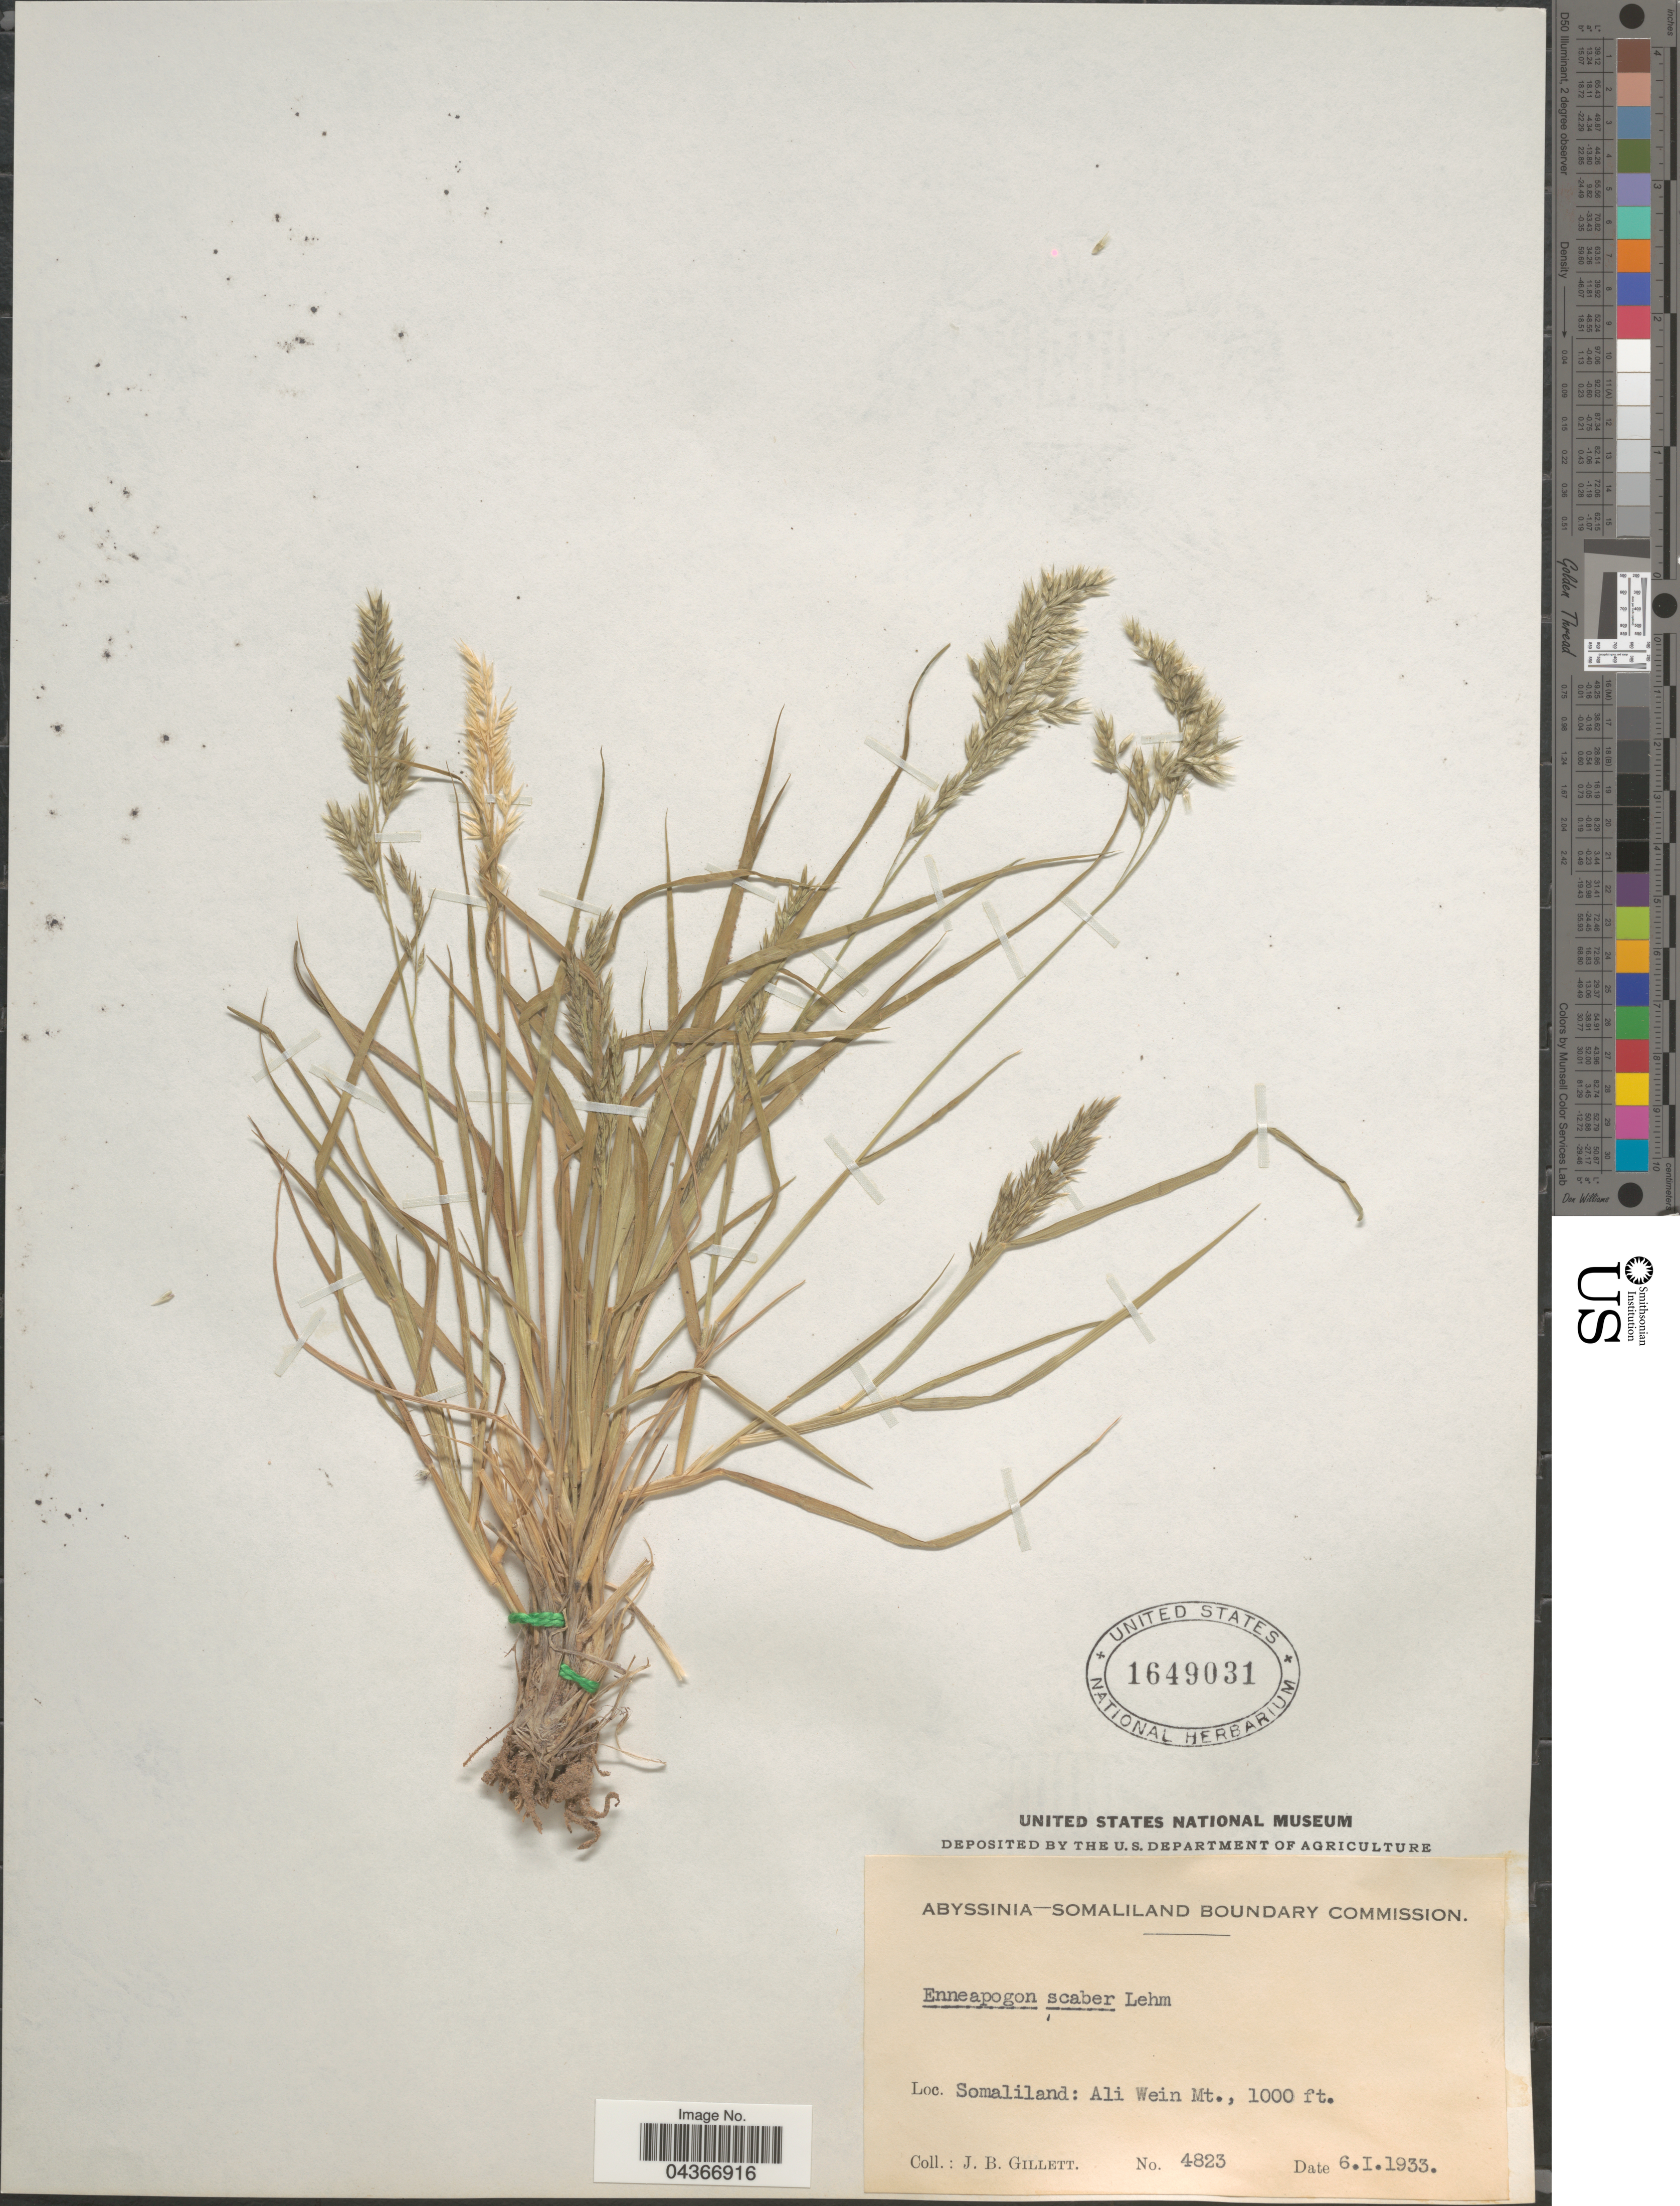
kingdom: Plantae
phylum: Tracheophyta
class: Liliopsida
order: Poales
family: Poaceae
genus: Enneapogon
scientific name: Enneapogon scaber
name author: Lehm.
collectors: J. B. Gillett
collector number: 4823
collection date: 1933-01-06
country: Somalia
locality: Somaliland: Ali Wein Mt.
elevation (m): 305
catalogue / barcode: US 1649031